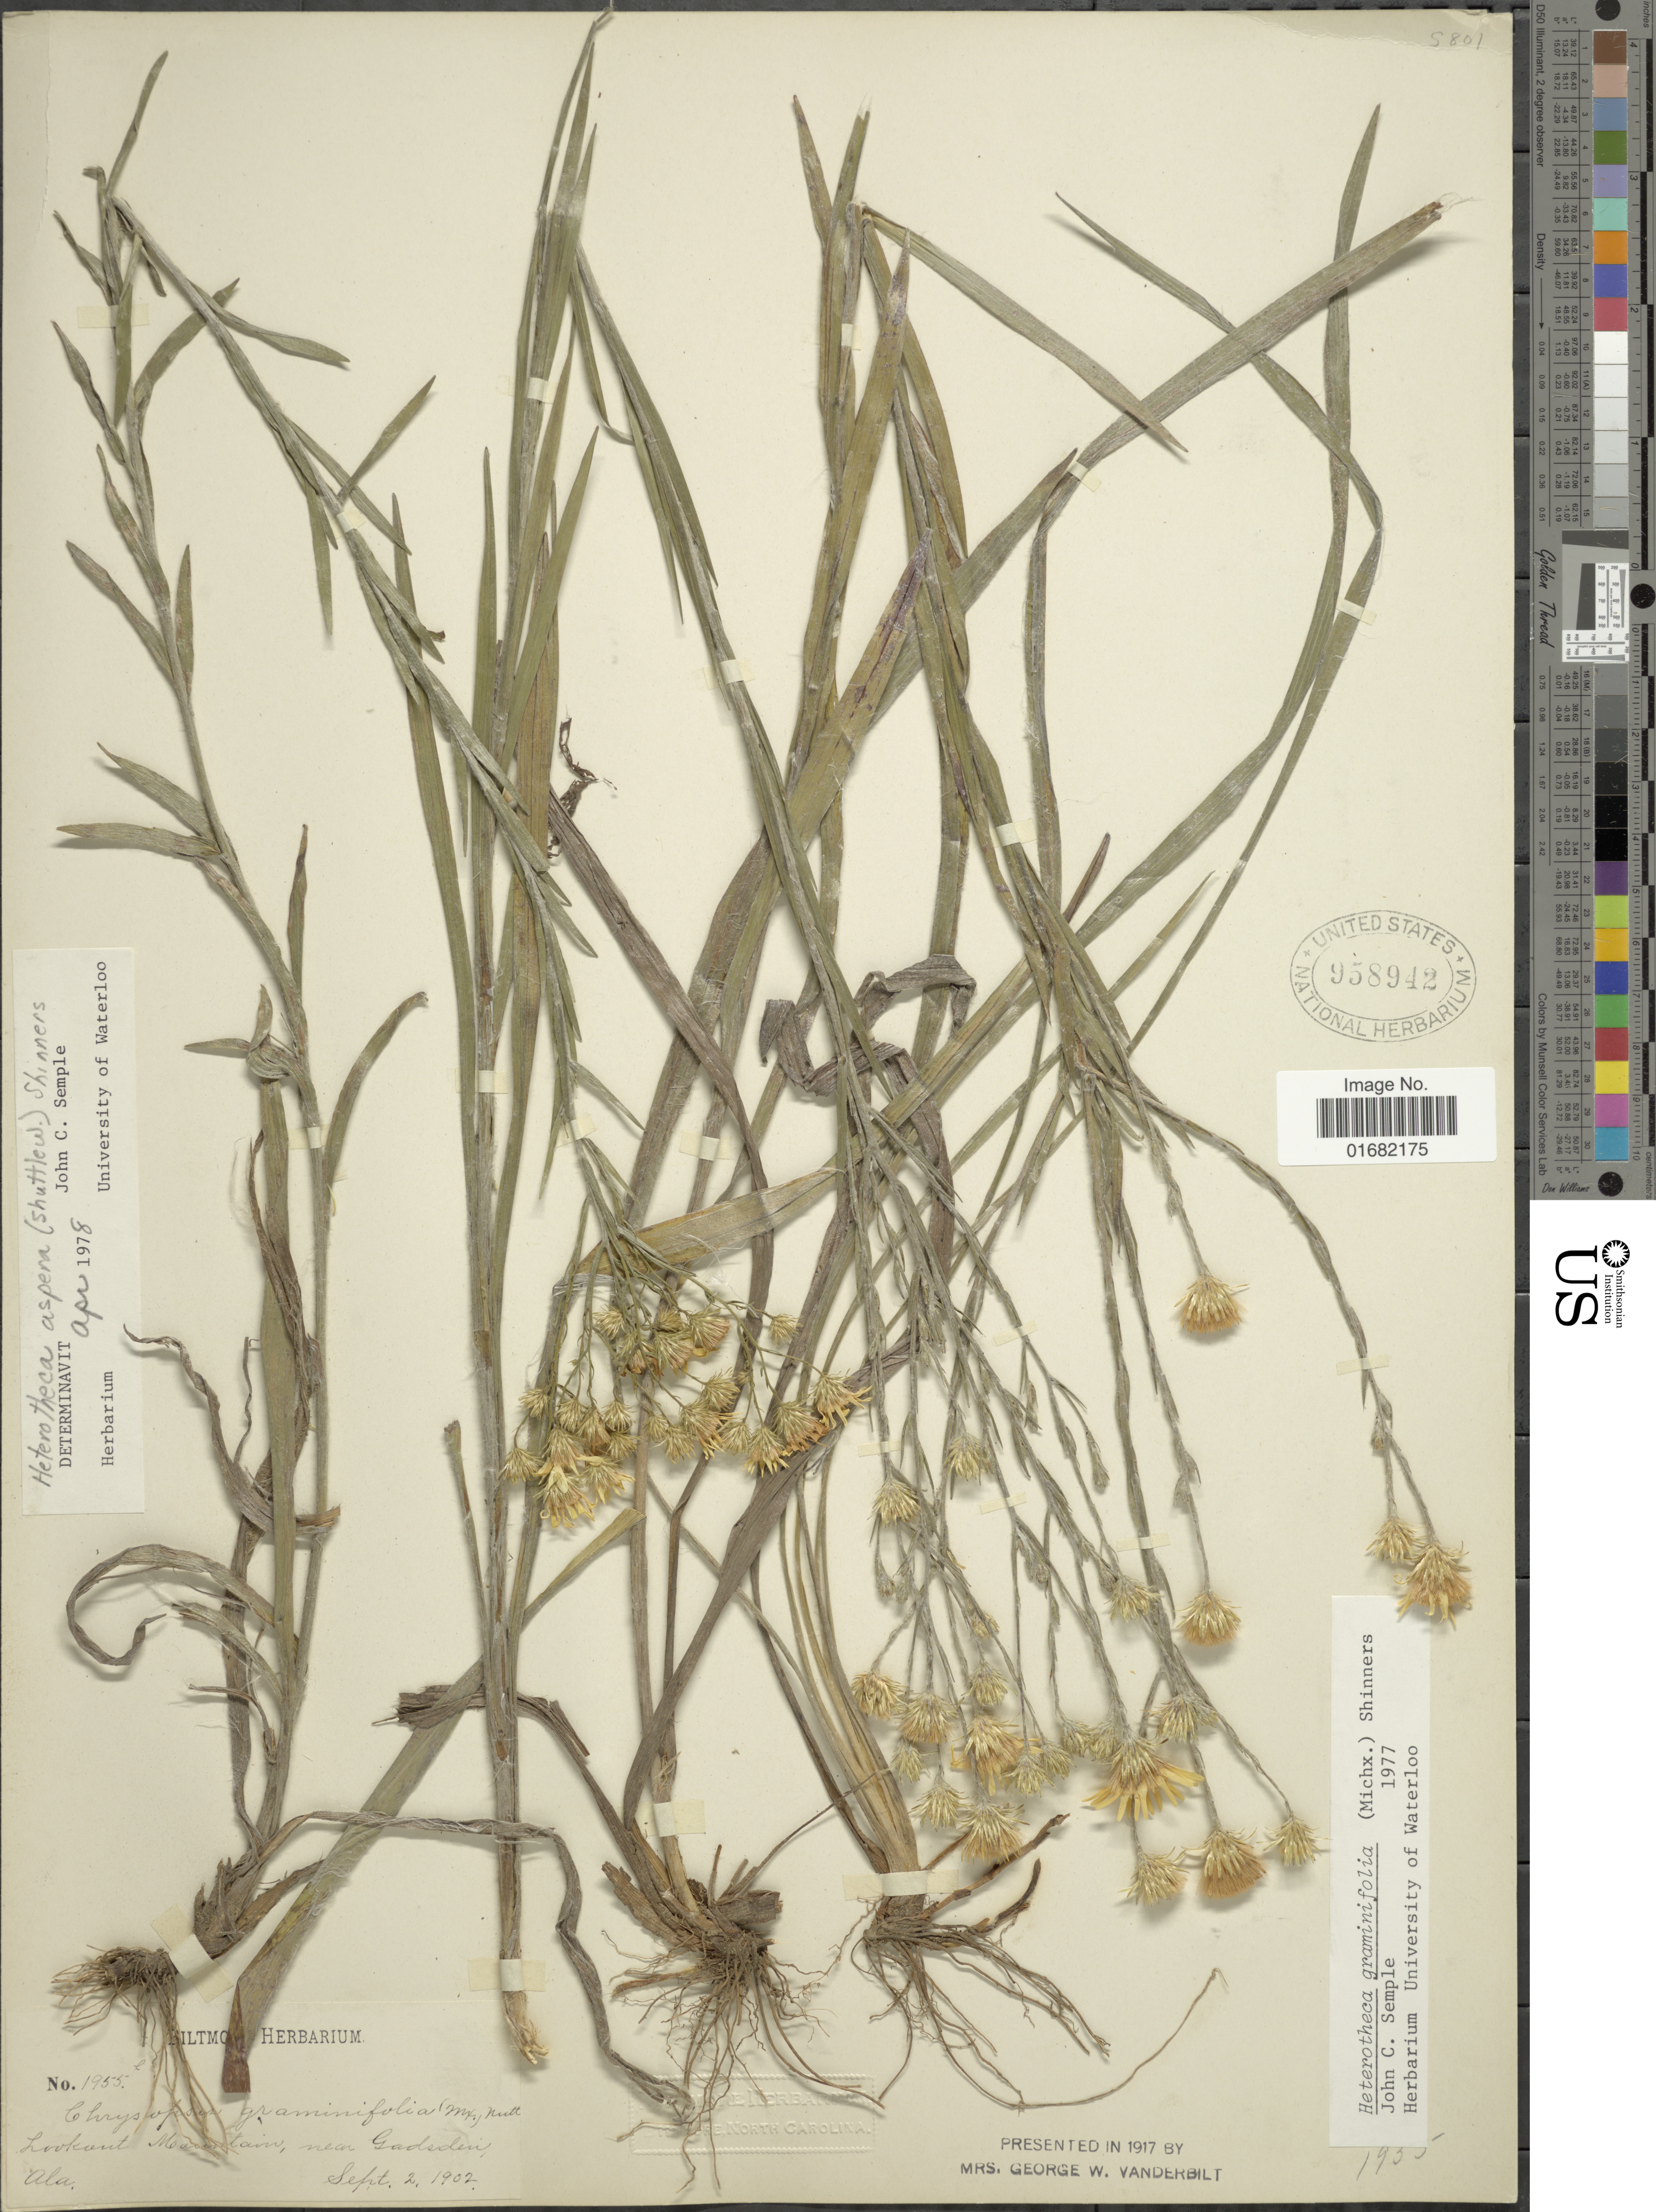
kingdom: Plantae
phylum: Tracheophyta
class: Magnoliopsida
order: Asterales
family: Asteraceae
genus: Heterotheca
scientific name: Heterotheca aspera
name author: (Shuttlew. ex A. Gray) Shinners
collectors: ex herb. Biltmore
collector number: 1955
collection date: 1902-09-02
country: United States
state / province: Alabama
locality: Lookout Mountain, near Gadsden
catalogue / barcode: US 958942